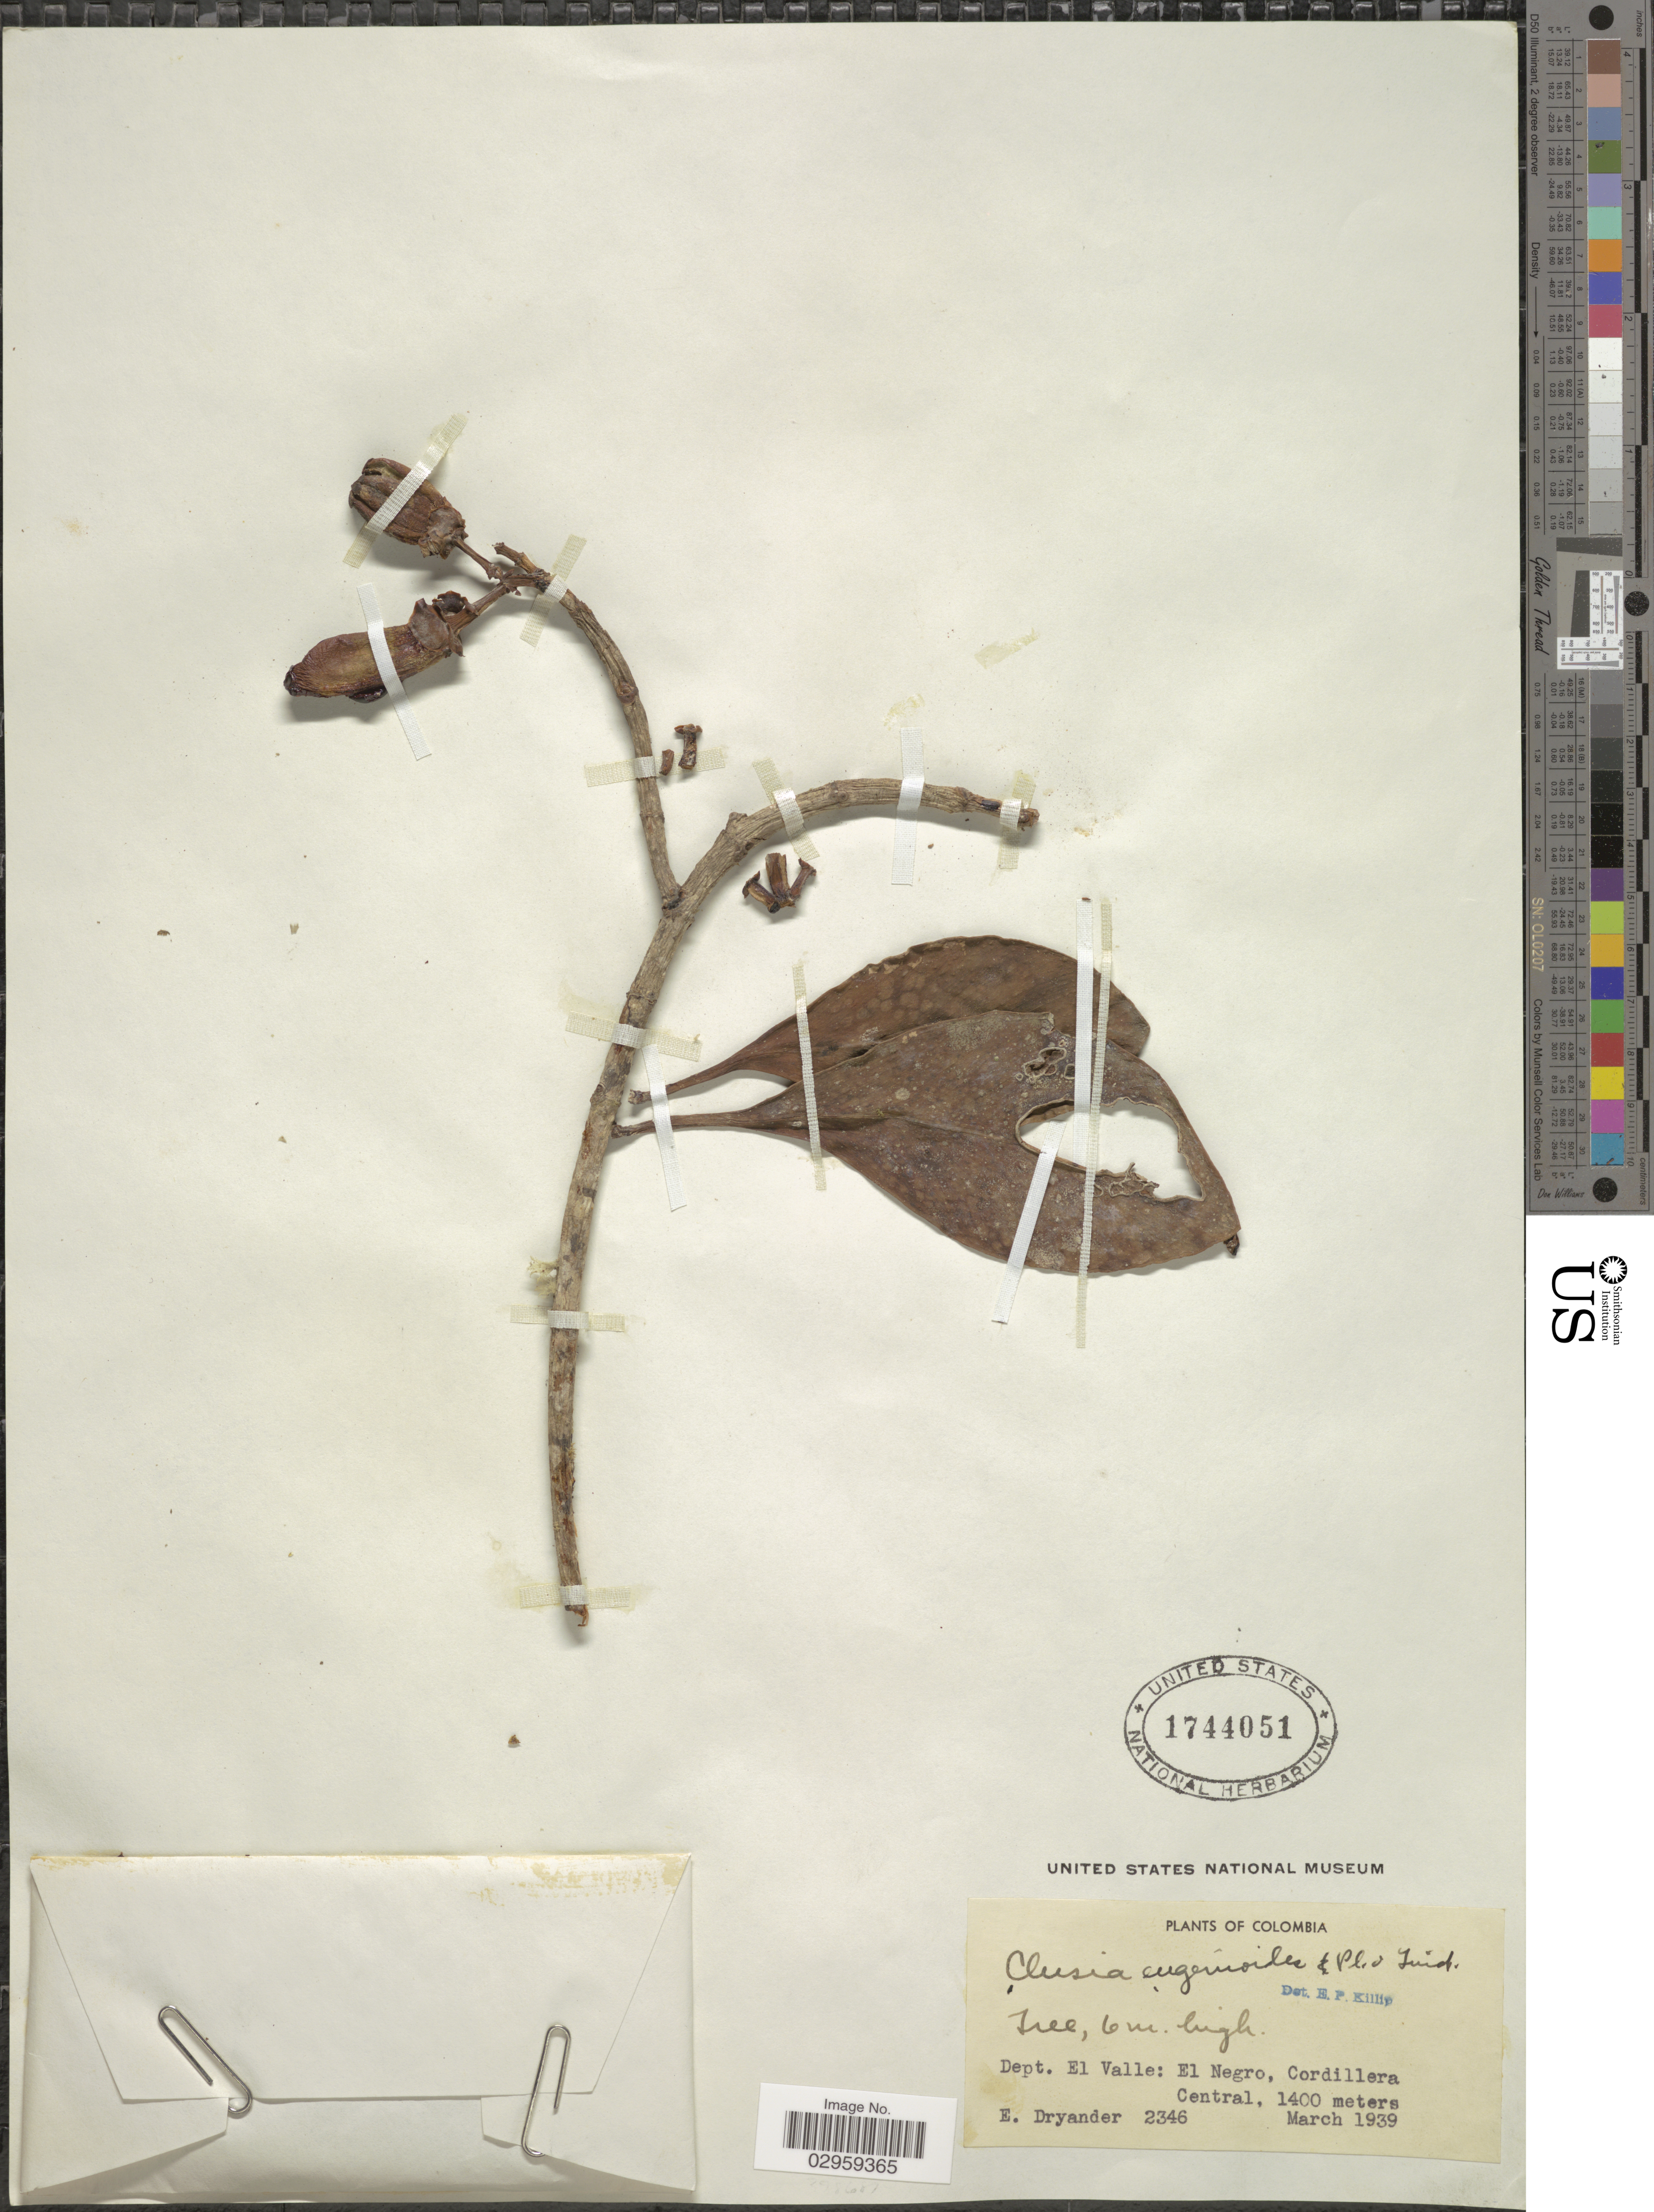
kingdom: Plantae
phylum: Tracheophyta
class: Magnoliopsida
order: Malpighiales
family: Clusiaceae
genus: Clusia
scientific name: Clusia eugenioides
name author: Planch. & Linden ex Planch. & Triana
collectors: E. Dryander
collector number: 2346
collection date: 1939-03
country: Colombia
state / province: Valle del Cauca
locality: Dept. El Valle: El Negro, Cordillera Central.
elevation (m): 1400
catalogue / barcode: US 1744051